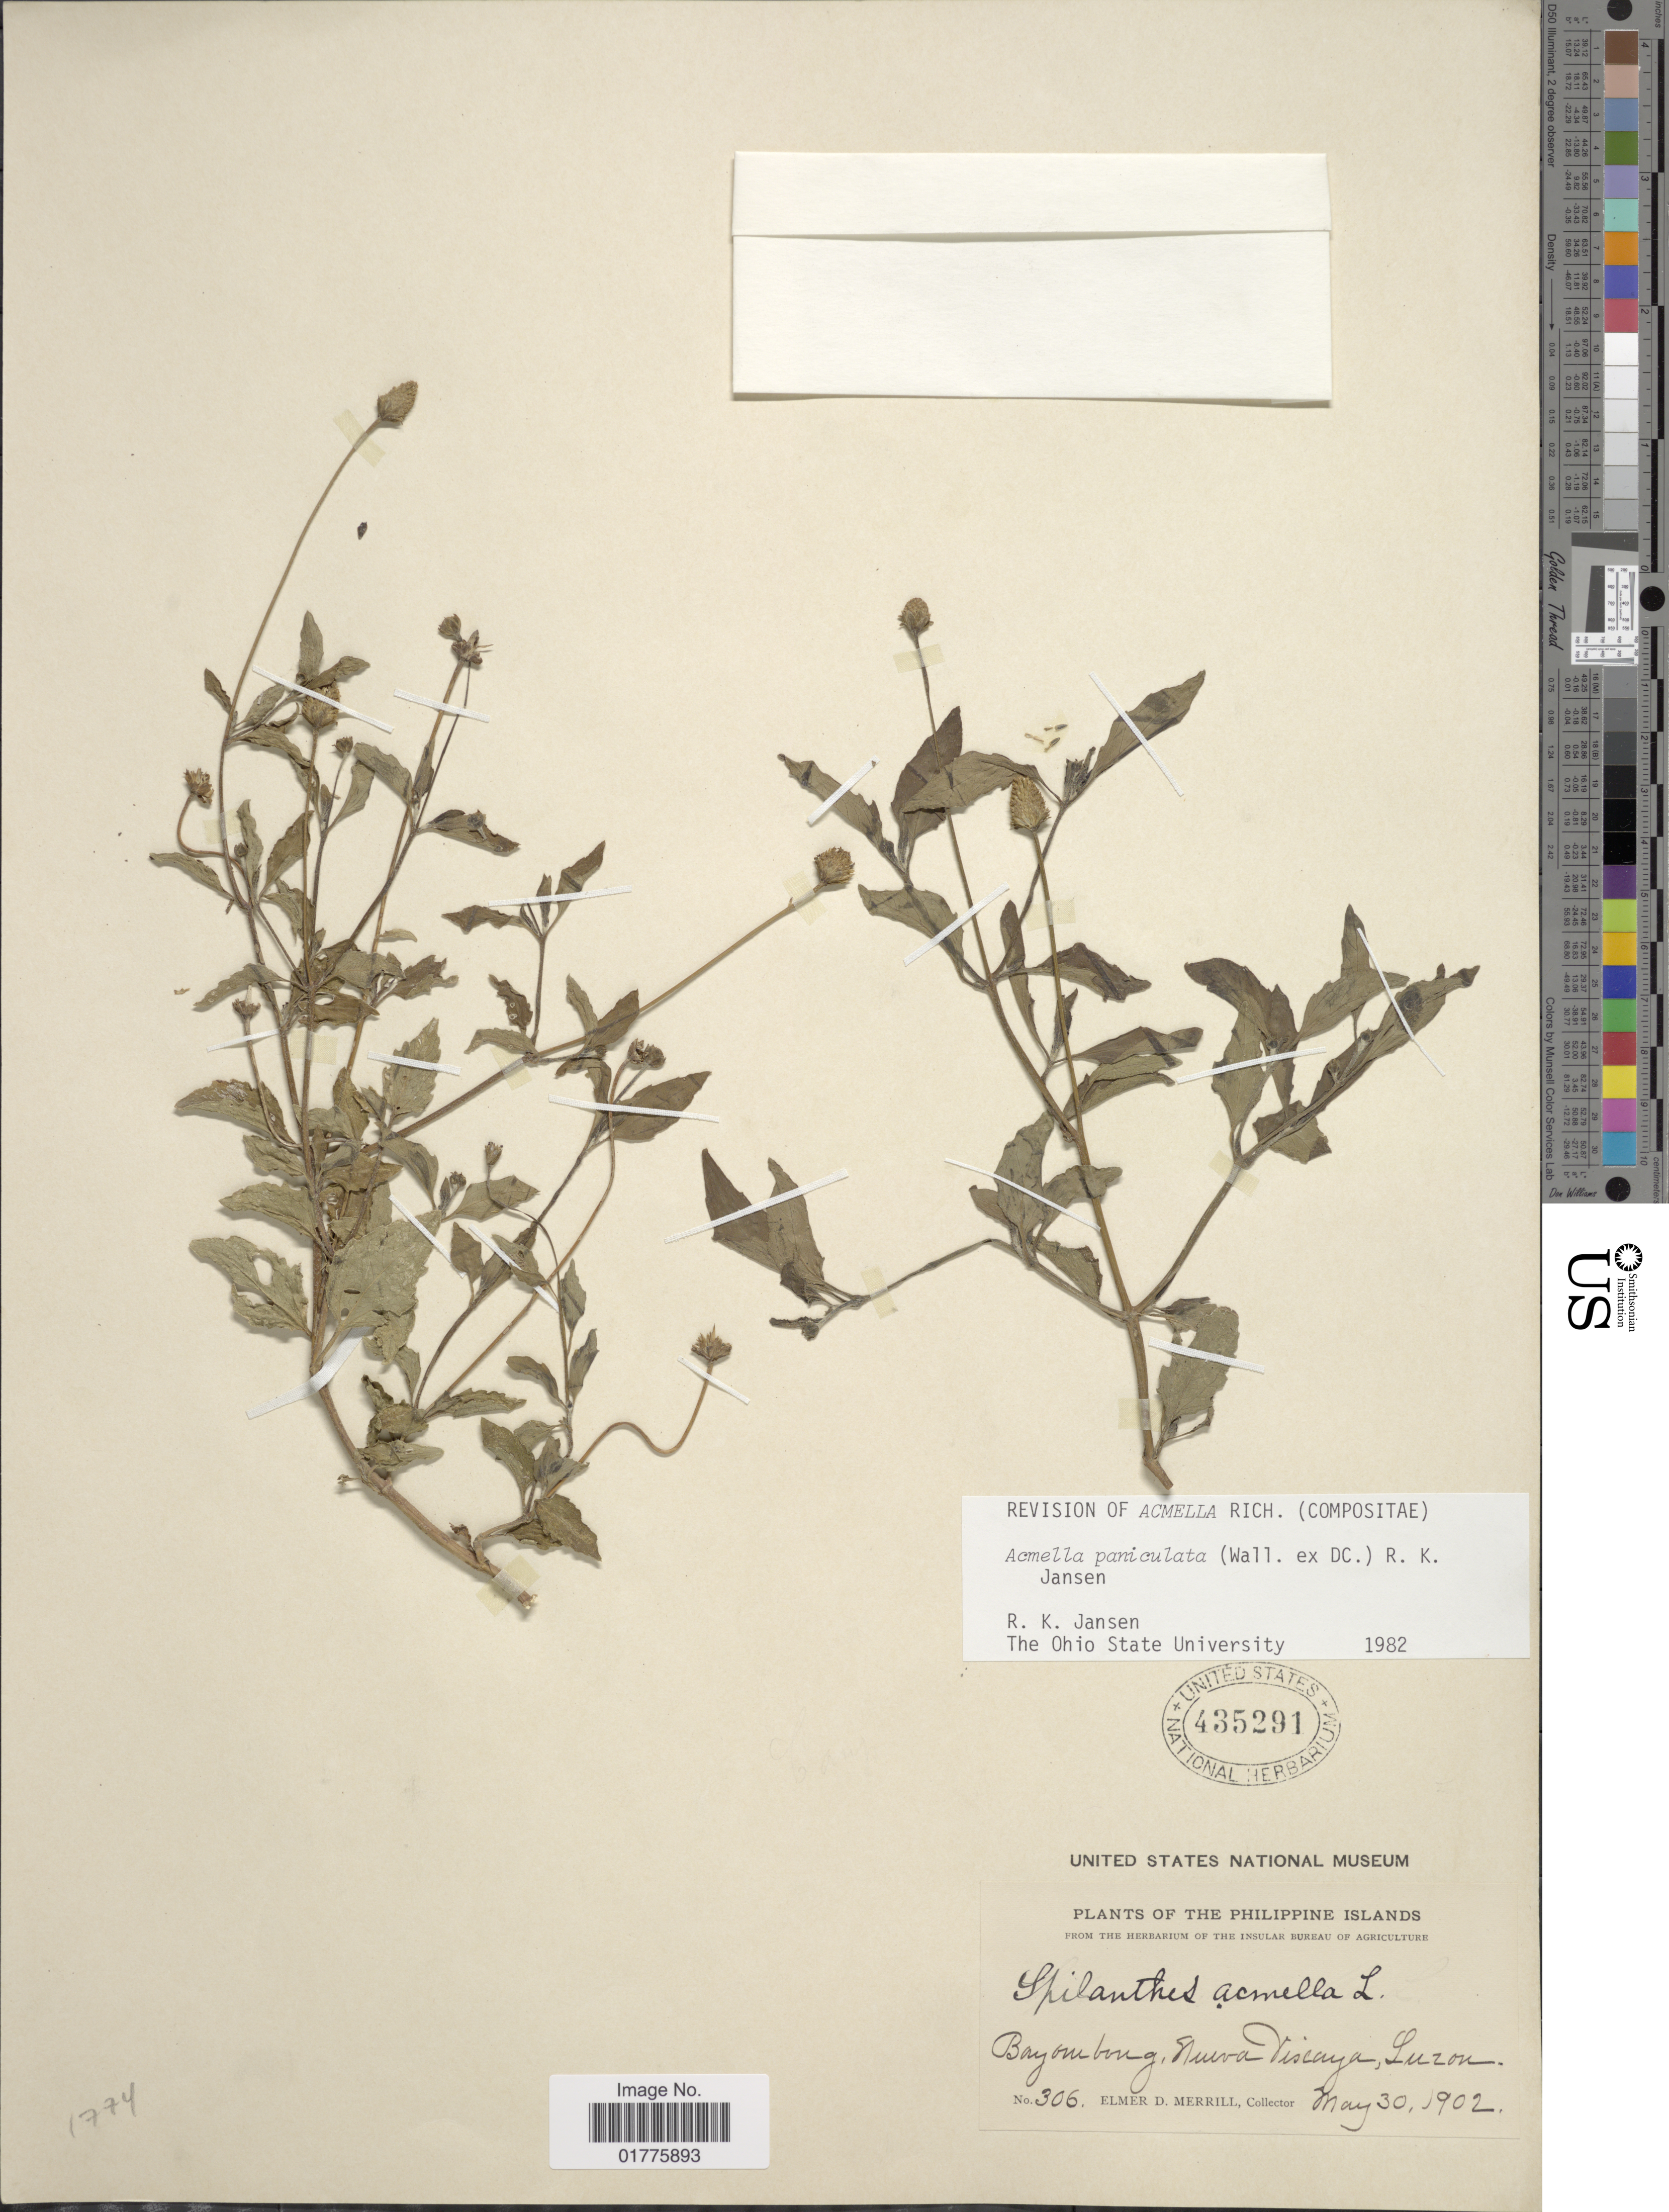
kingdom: Plantae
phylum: Tracheophyta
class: Magnoliopsida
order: Asterales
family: Asteraceae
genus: Acmella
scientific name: Acmella paniculata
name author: (Wall. ex DC.) R.K. Jansen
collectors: E. D. Merrill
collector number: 306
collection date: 1902-05-30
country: Philippines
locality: Bayombong, Nuva Viscaya, Luzon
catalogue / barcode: US 435291